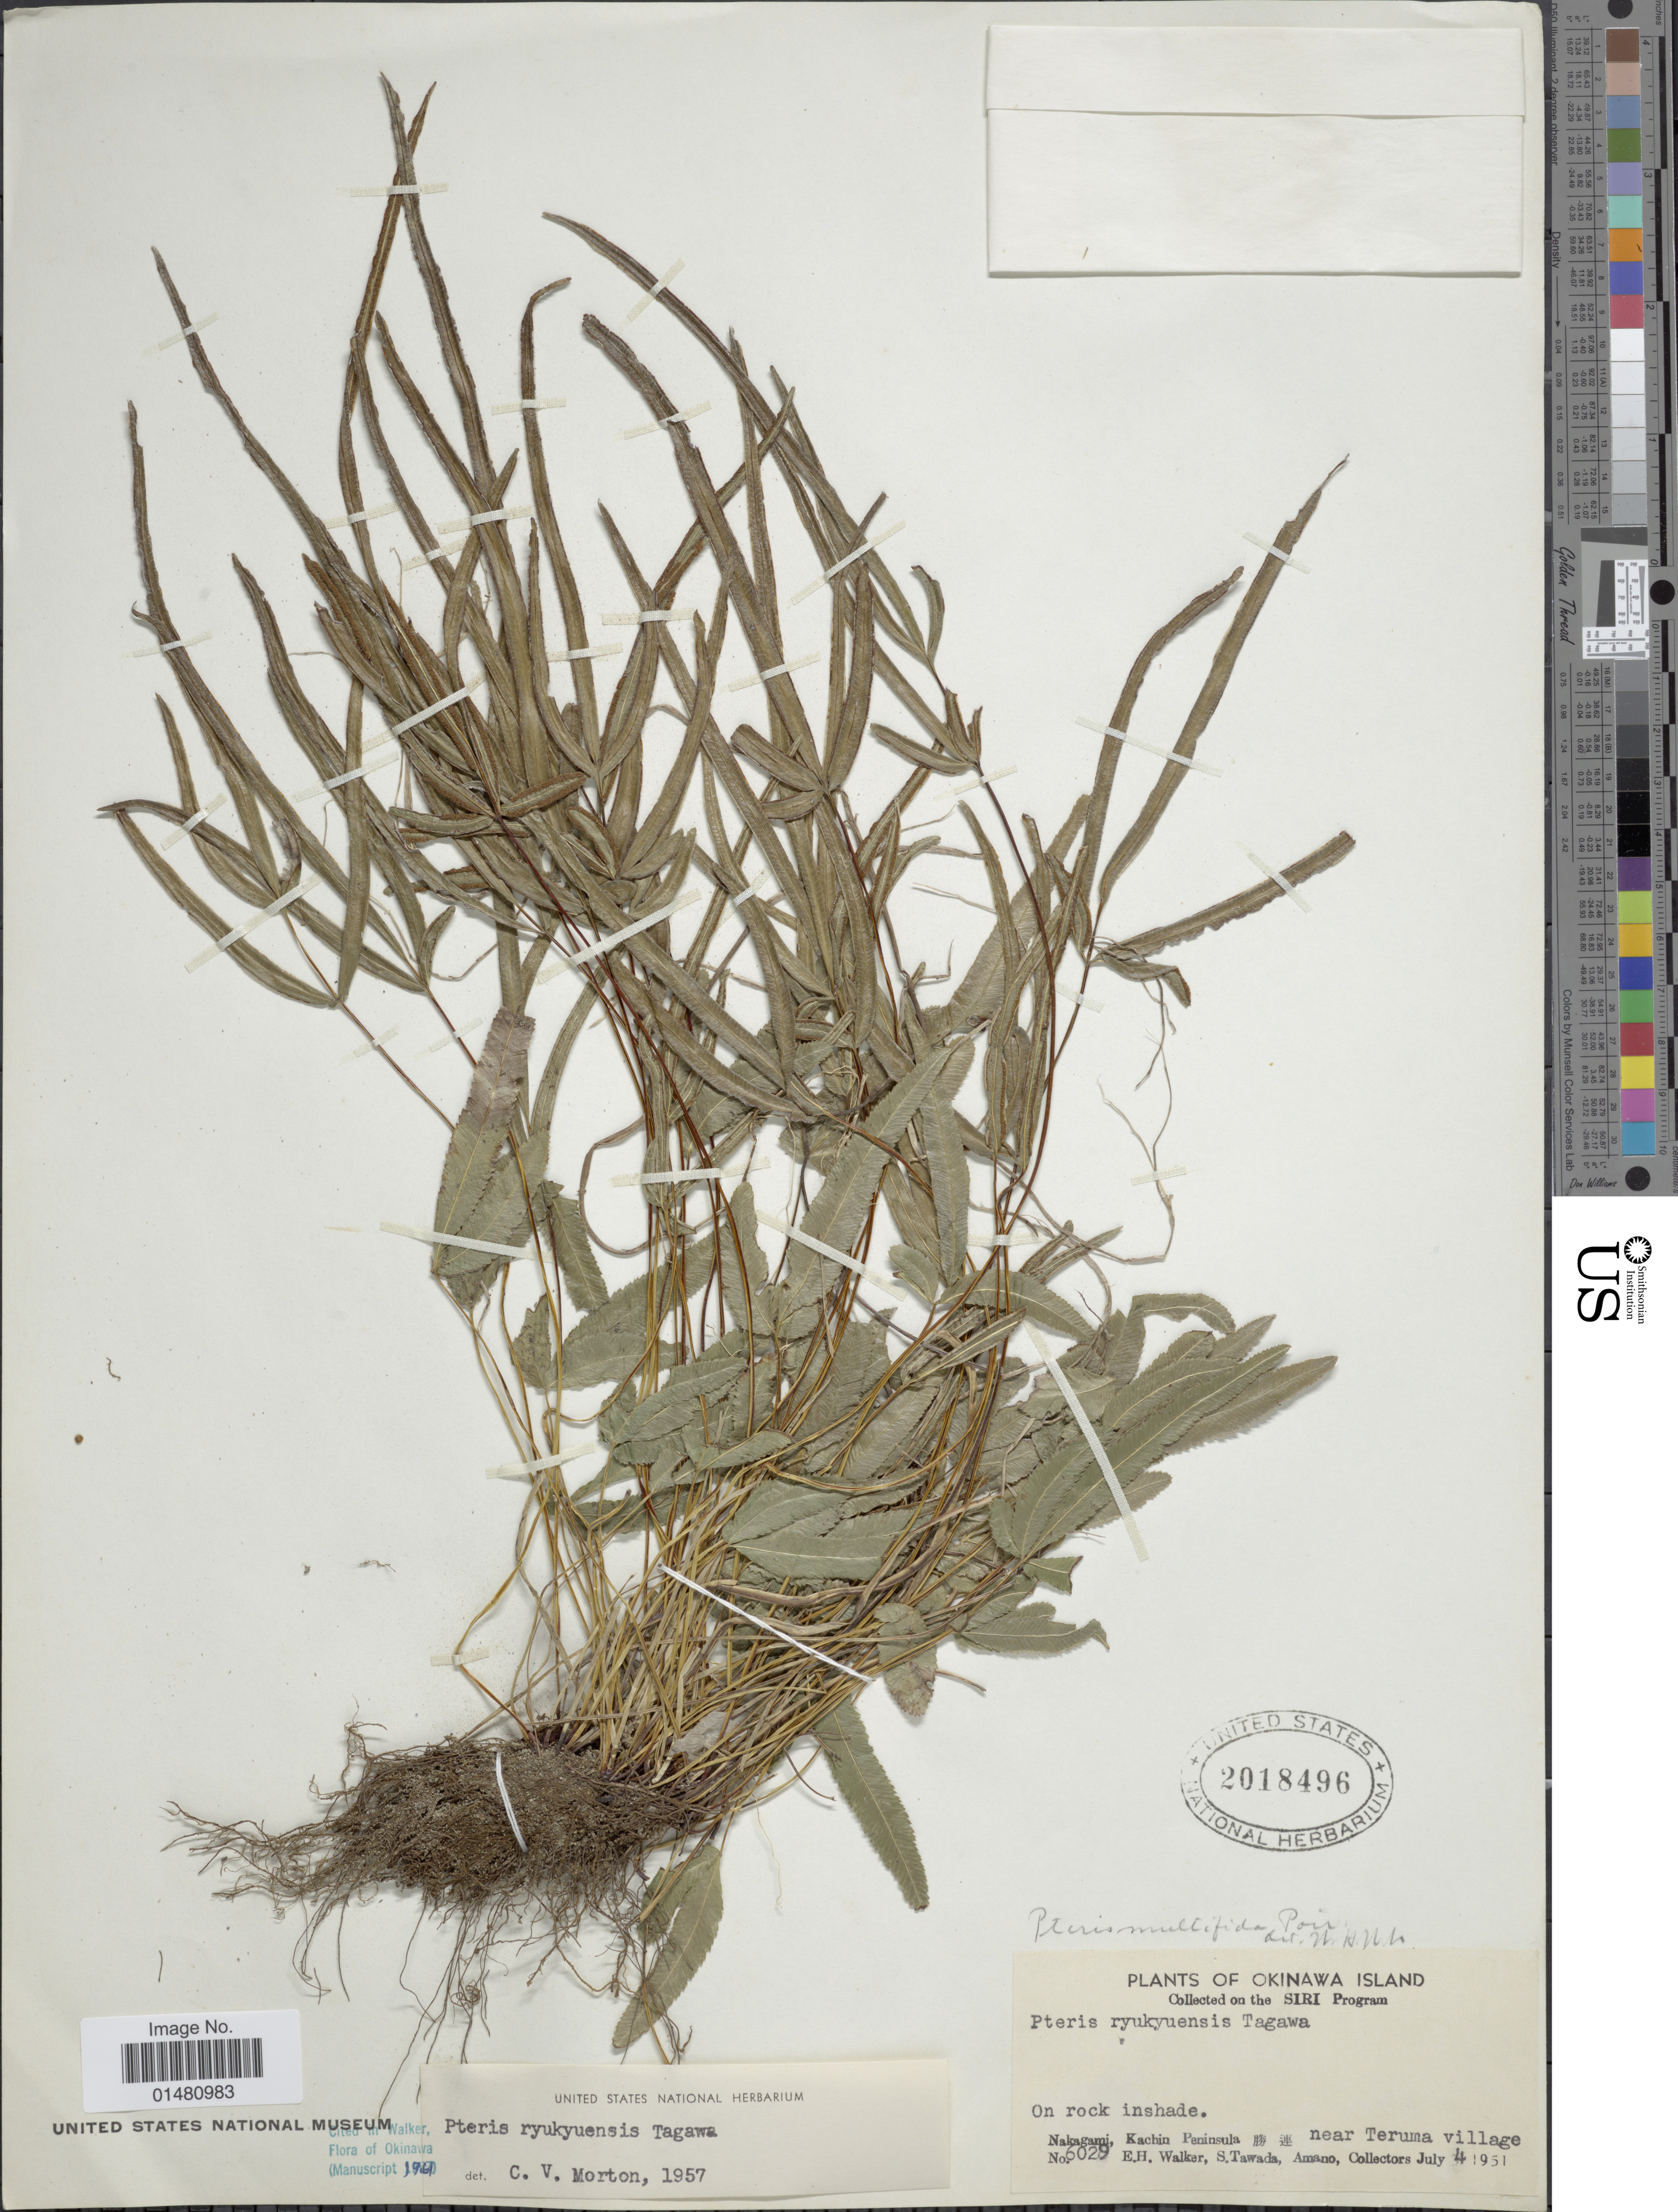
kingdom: Plantae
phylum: Tracheophyta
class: Polypodiopsida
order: Polypodiales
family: Pteridaceae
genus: Pteris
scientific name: Pteris ryukyuensis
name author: Tagawa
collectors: E. H. Walker, S. Tawada & Amano, --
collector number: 6029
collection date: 1951-07-04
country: Japan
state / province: Okinawa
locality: Okinawa Island, Nakagami, Kachin Peninsula [Foreign script] near Teruma village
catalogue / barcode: US 2018496